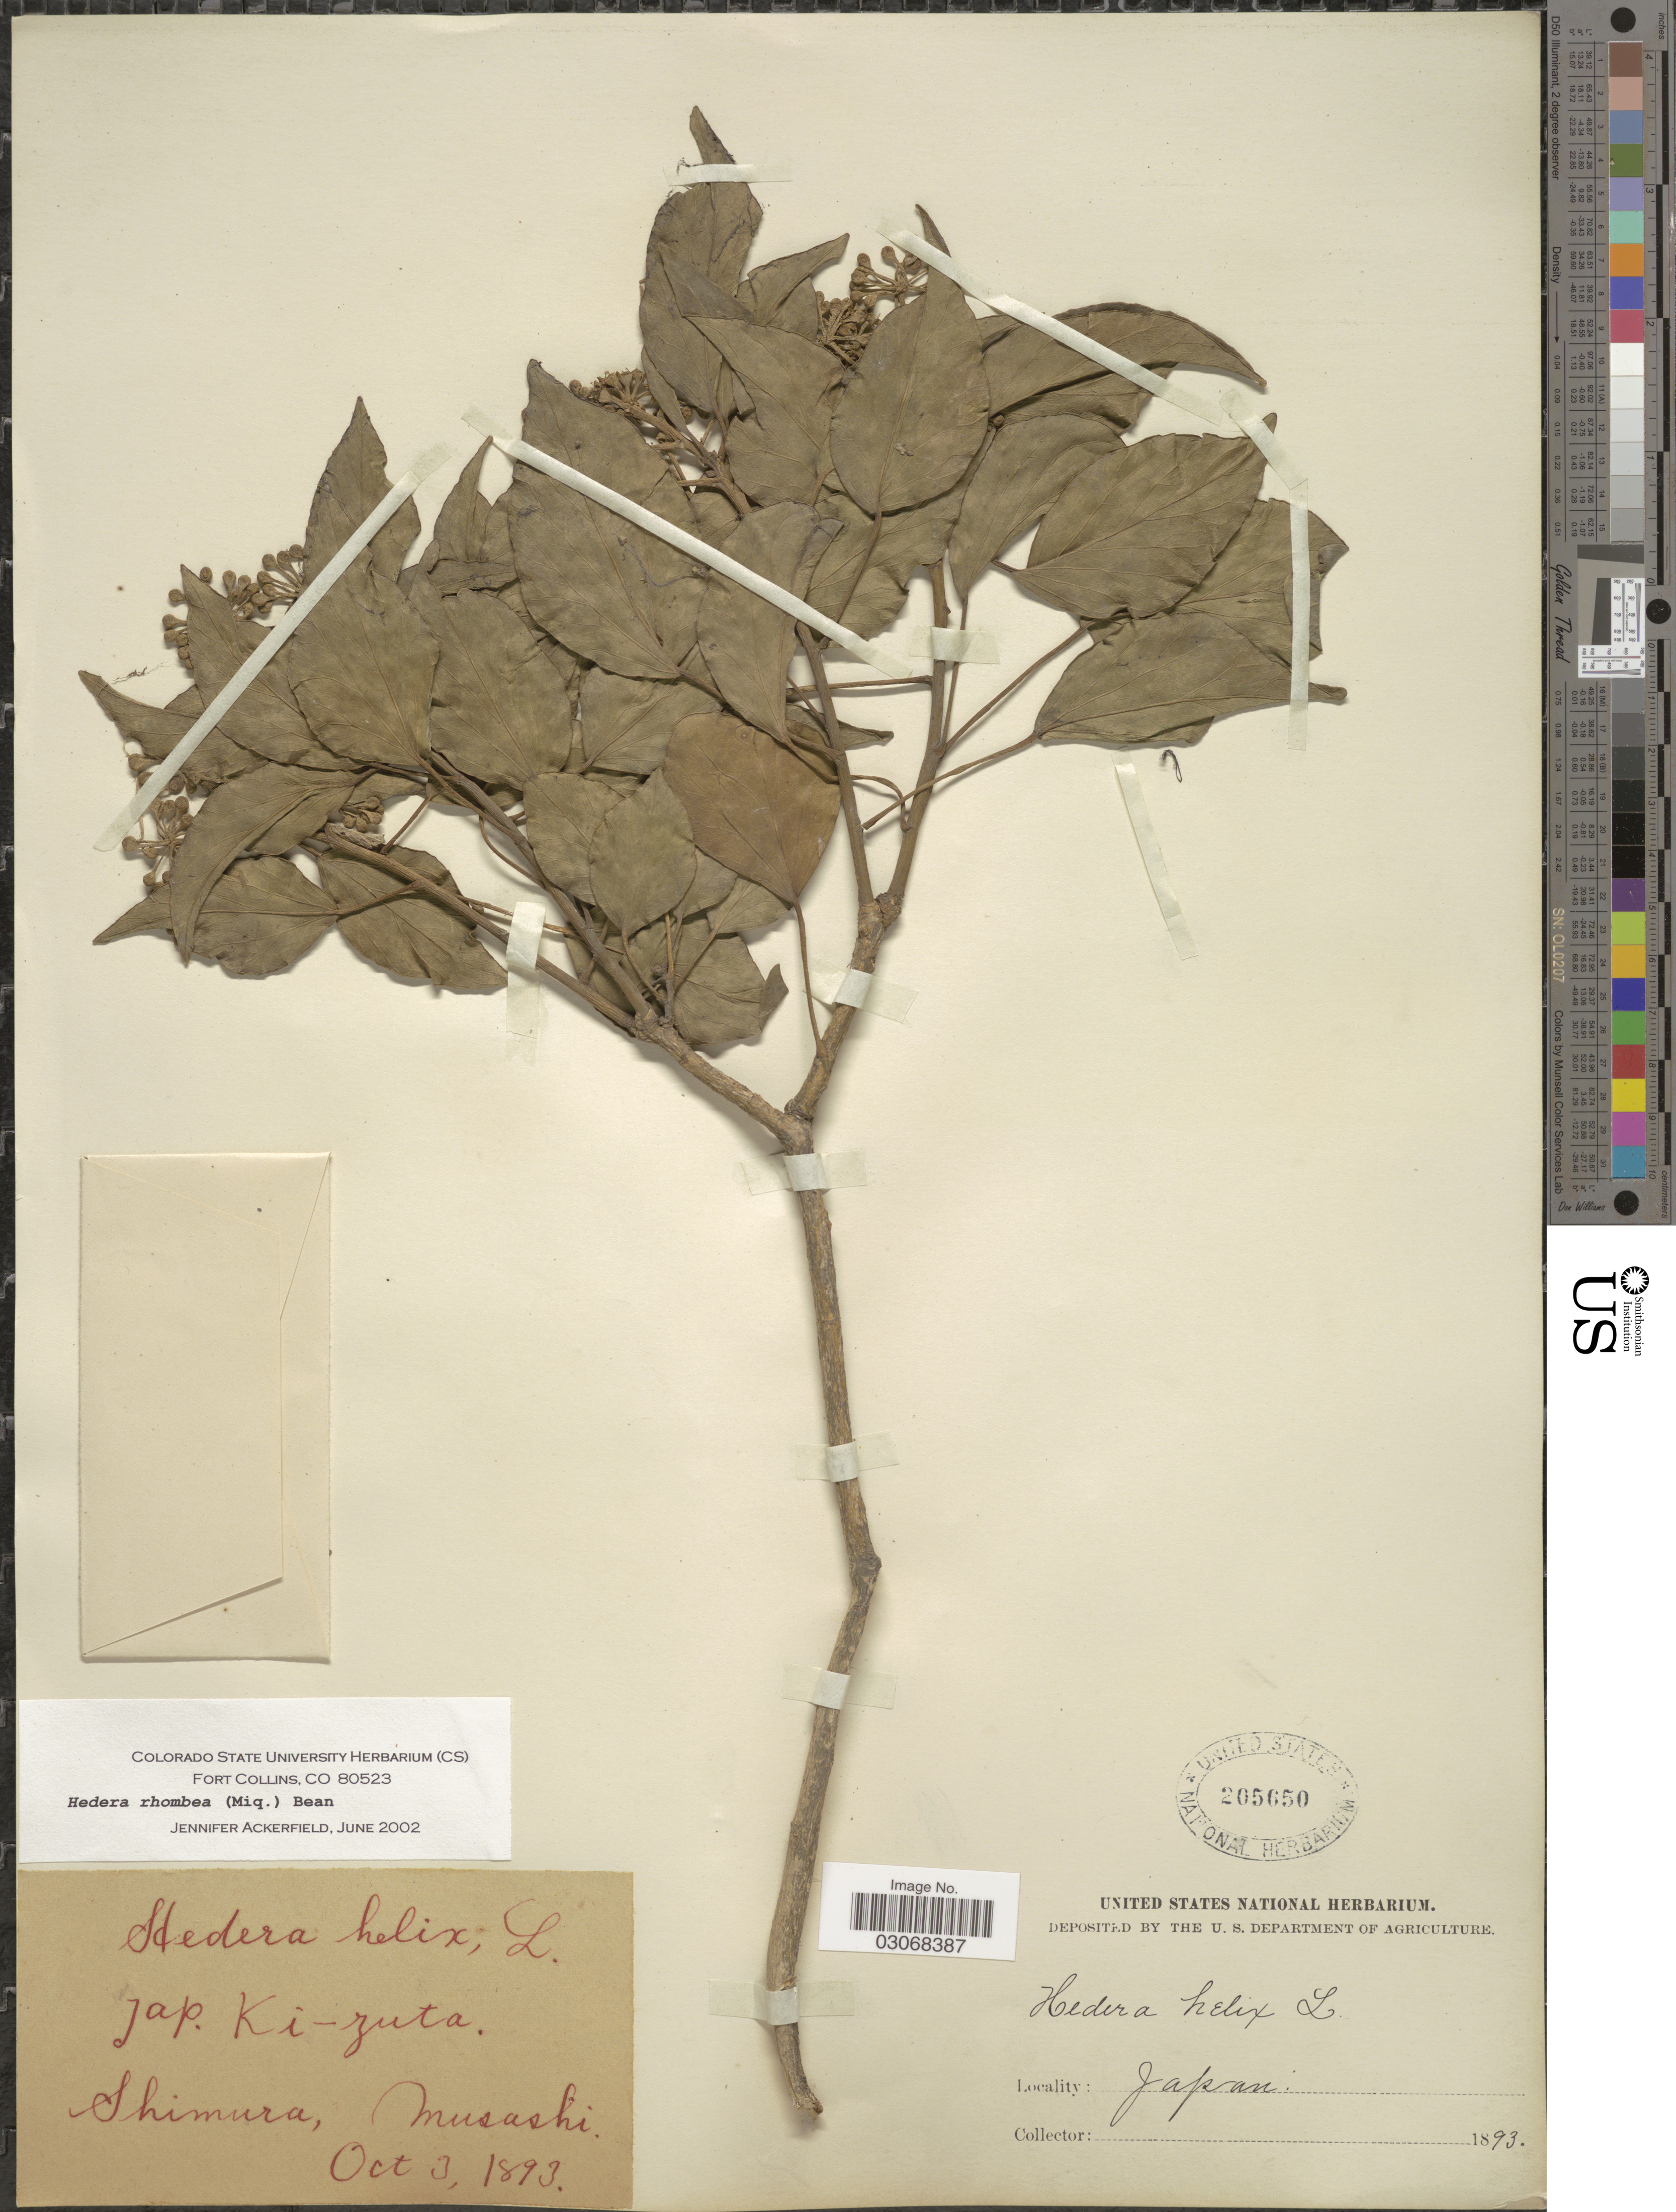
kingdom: Plantae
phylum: Tracheophyta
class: Magnoliopsida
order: Apiales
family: Araliaceae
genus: Hedera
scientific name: Hedera rhombea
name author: (Miq.) Bean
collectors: ex herb. United States National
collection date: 1893-10-03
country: Japan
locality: Shimura, Musashi.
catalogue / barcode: US 205650